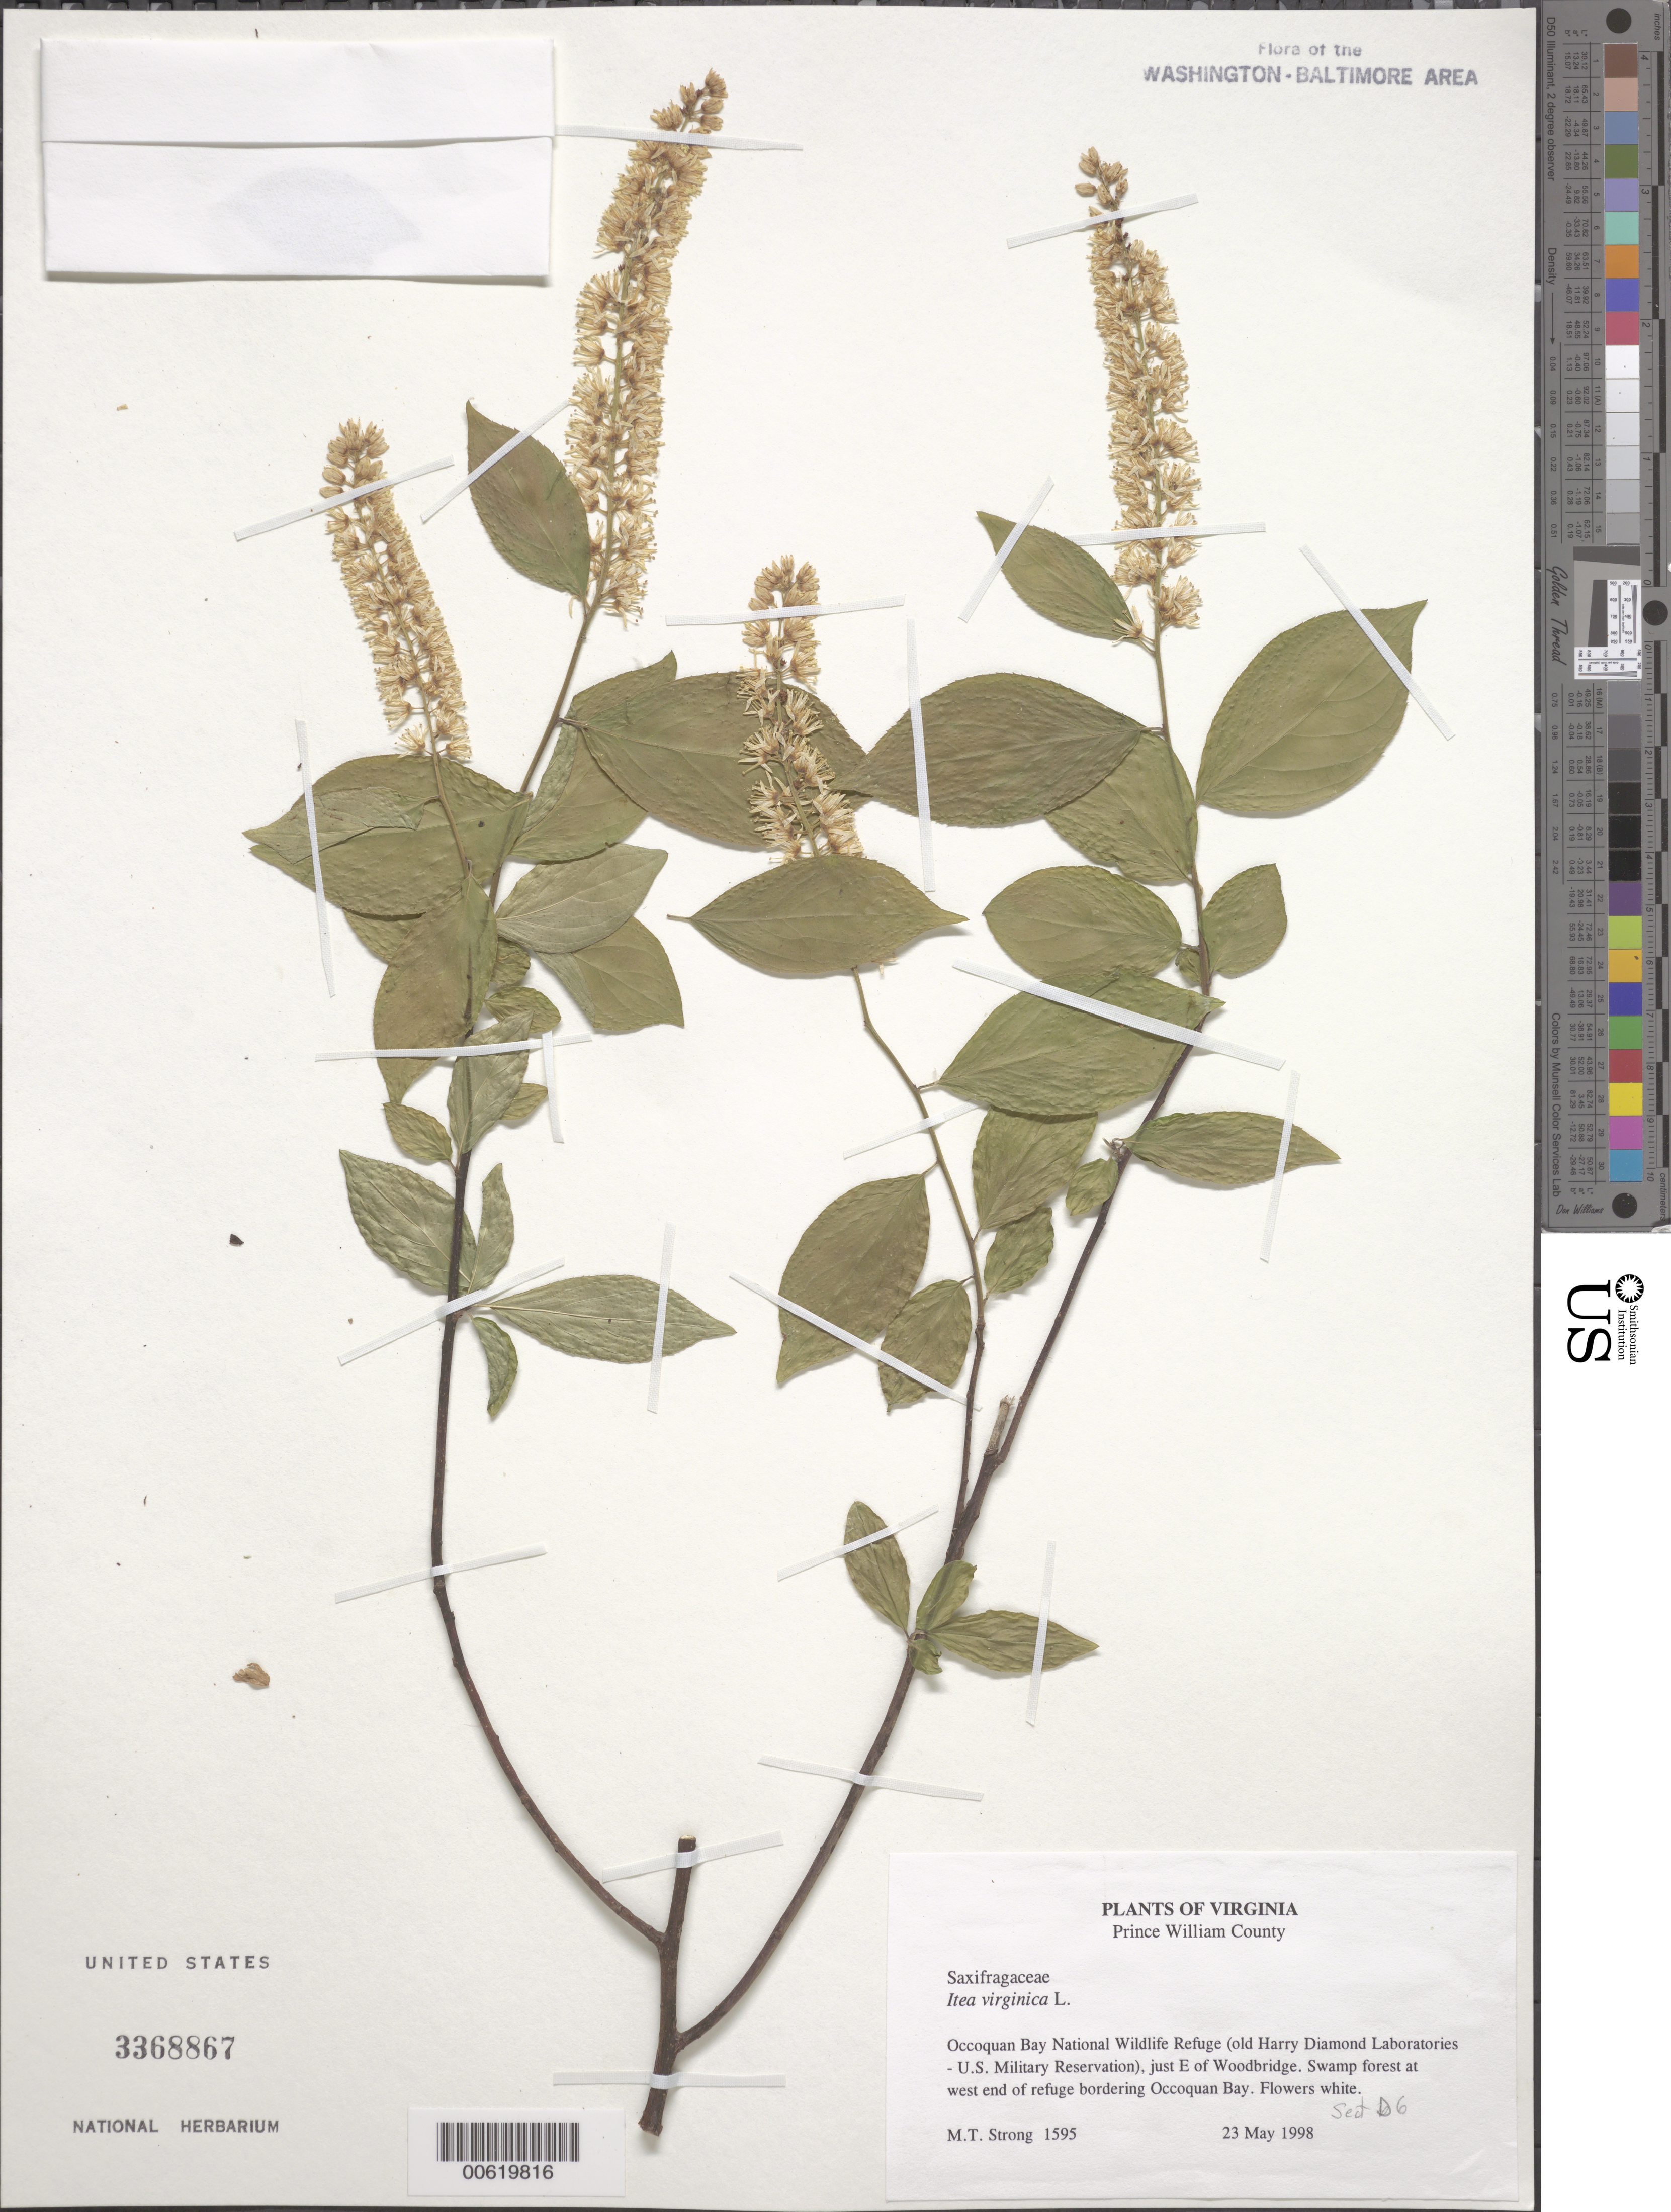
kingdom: Plantae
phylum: Tracheophyta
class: Magnoliopsida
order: Saxifragales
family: Iteaceae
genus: Itea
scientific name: Itea virginica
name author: L.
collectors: M. T. Strong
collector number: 1595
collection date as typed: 23 May 1998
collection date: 1998-05-23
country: United States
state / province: Virginia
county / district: Prince William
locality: Occoquan Bay National Wildlife Refuge (old Harry Diamond Laboratories - U.S. Military Reservation), just E of Woodbridge.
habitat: Swamp forest at west end of refuge bordering Occoquan Bay.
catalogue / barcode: US 3368867